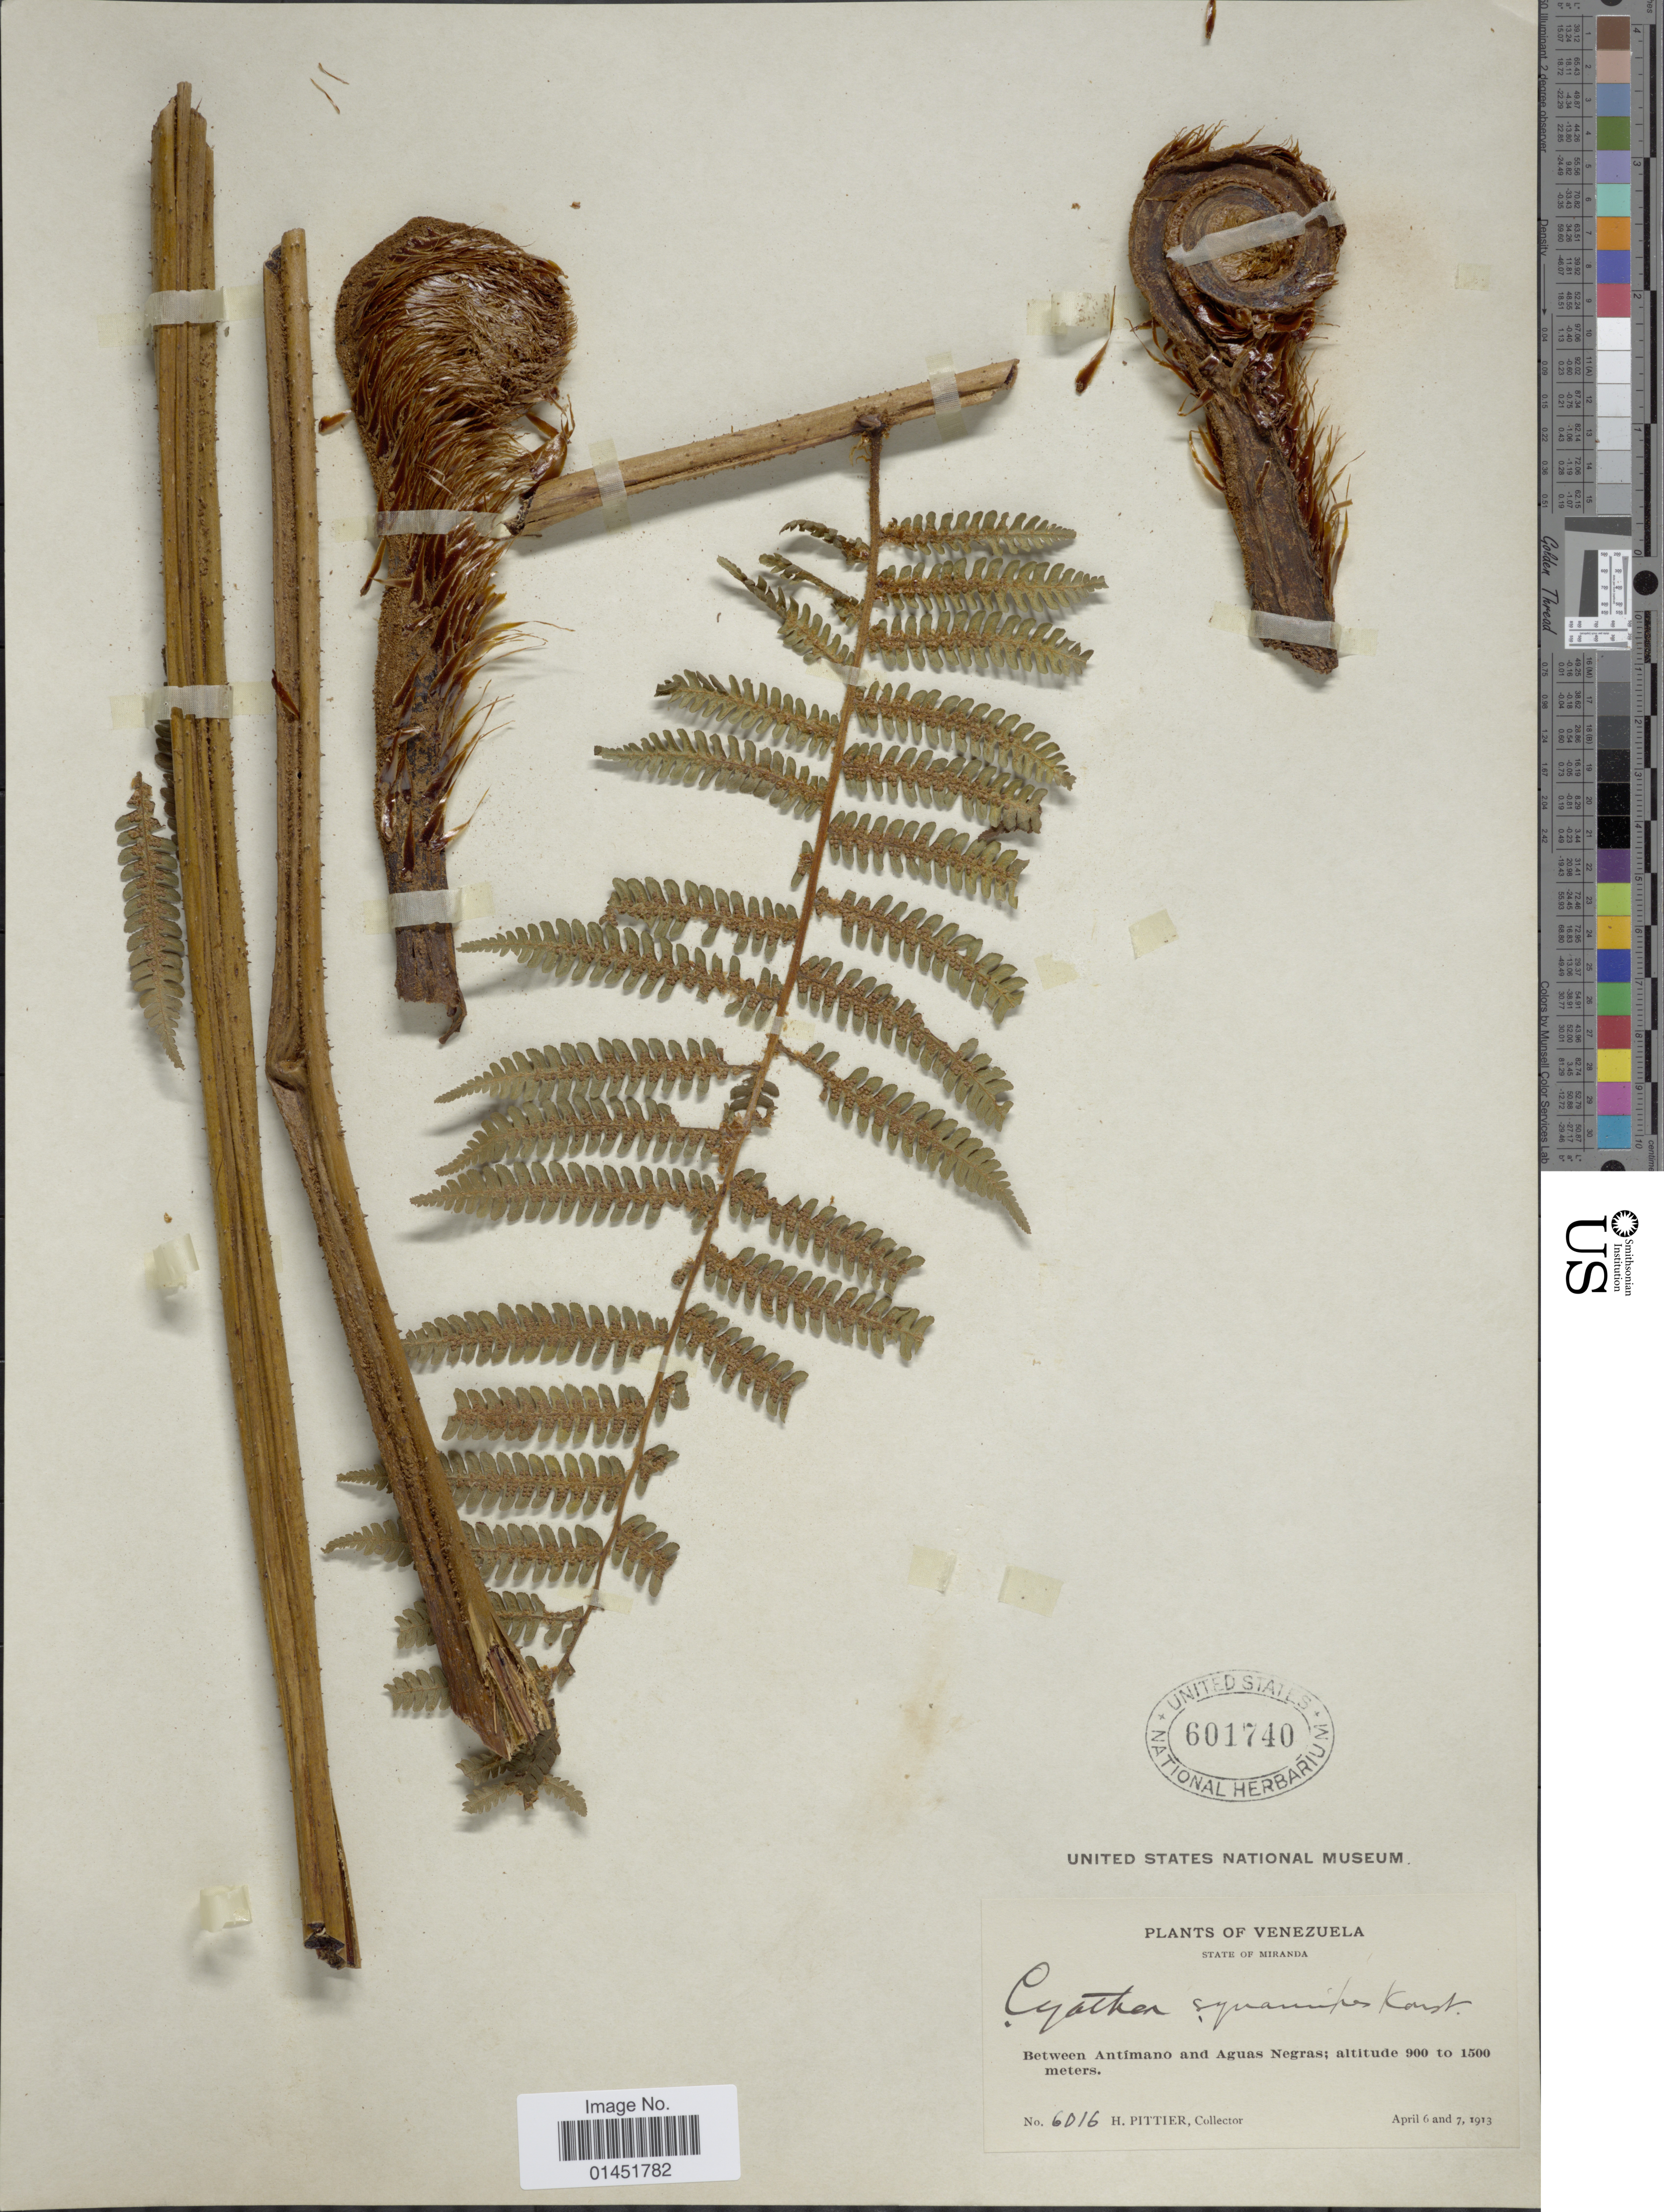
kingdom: Plantae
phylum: Tracheophyta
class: Polypodiopsida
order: Cyatheales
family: Cyatheaceae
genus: Cyathea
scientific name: Cyathea fulva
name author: (M. Martens & Galeotti) Fée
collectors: H. F. Pittier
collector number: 6016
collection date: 1913-04-06/1913-04-07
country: Venezuela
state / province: Miranda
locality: Between Antímano and Aguas Negras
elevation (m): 900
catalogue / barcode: US 601740